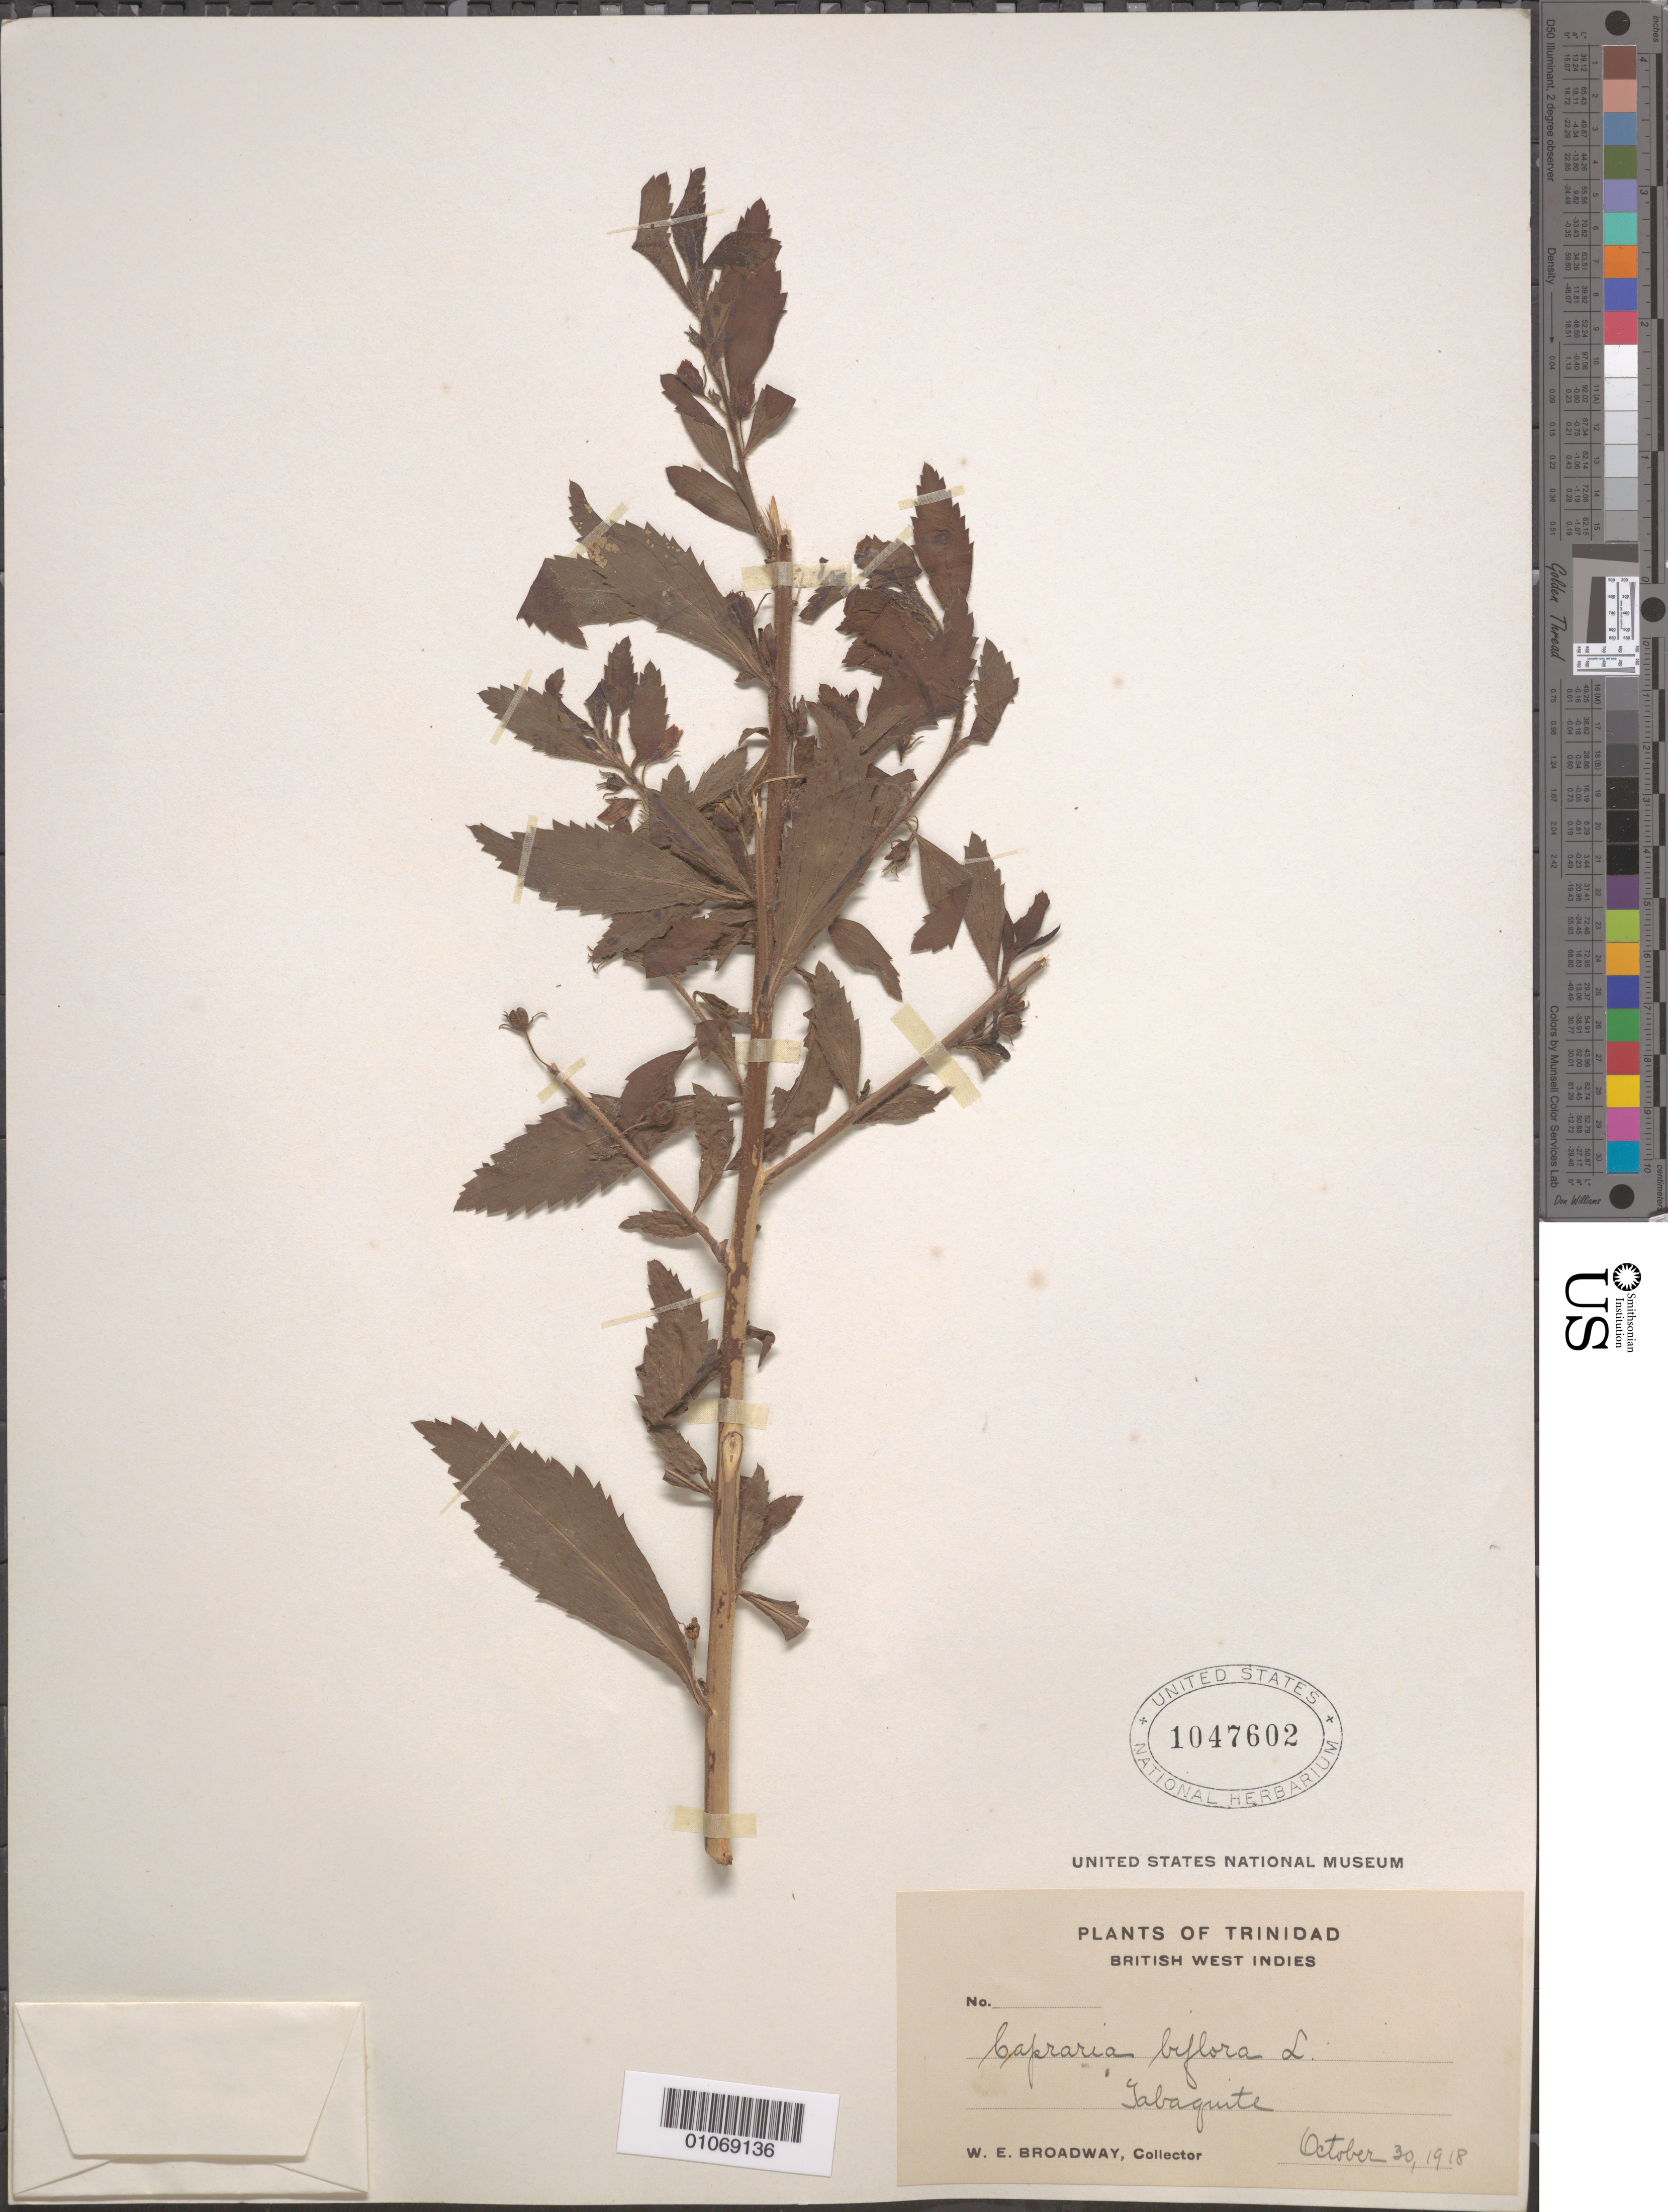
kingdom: Plantae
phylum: Tracheophyta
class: Magnoliopsida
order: Lamiales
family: Scrophulariaceae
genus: Capraria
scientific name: Capraria biflora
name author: L.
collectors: W. E. Broadway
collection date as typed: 30 Oct 1918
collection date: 1918-10-30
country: Trinidad and Tobago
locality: Tabaquite.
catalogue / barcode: US 1047602